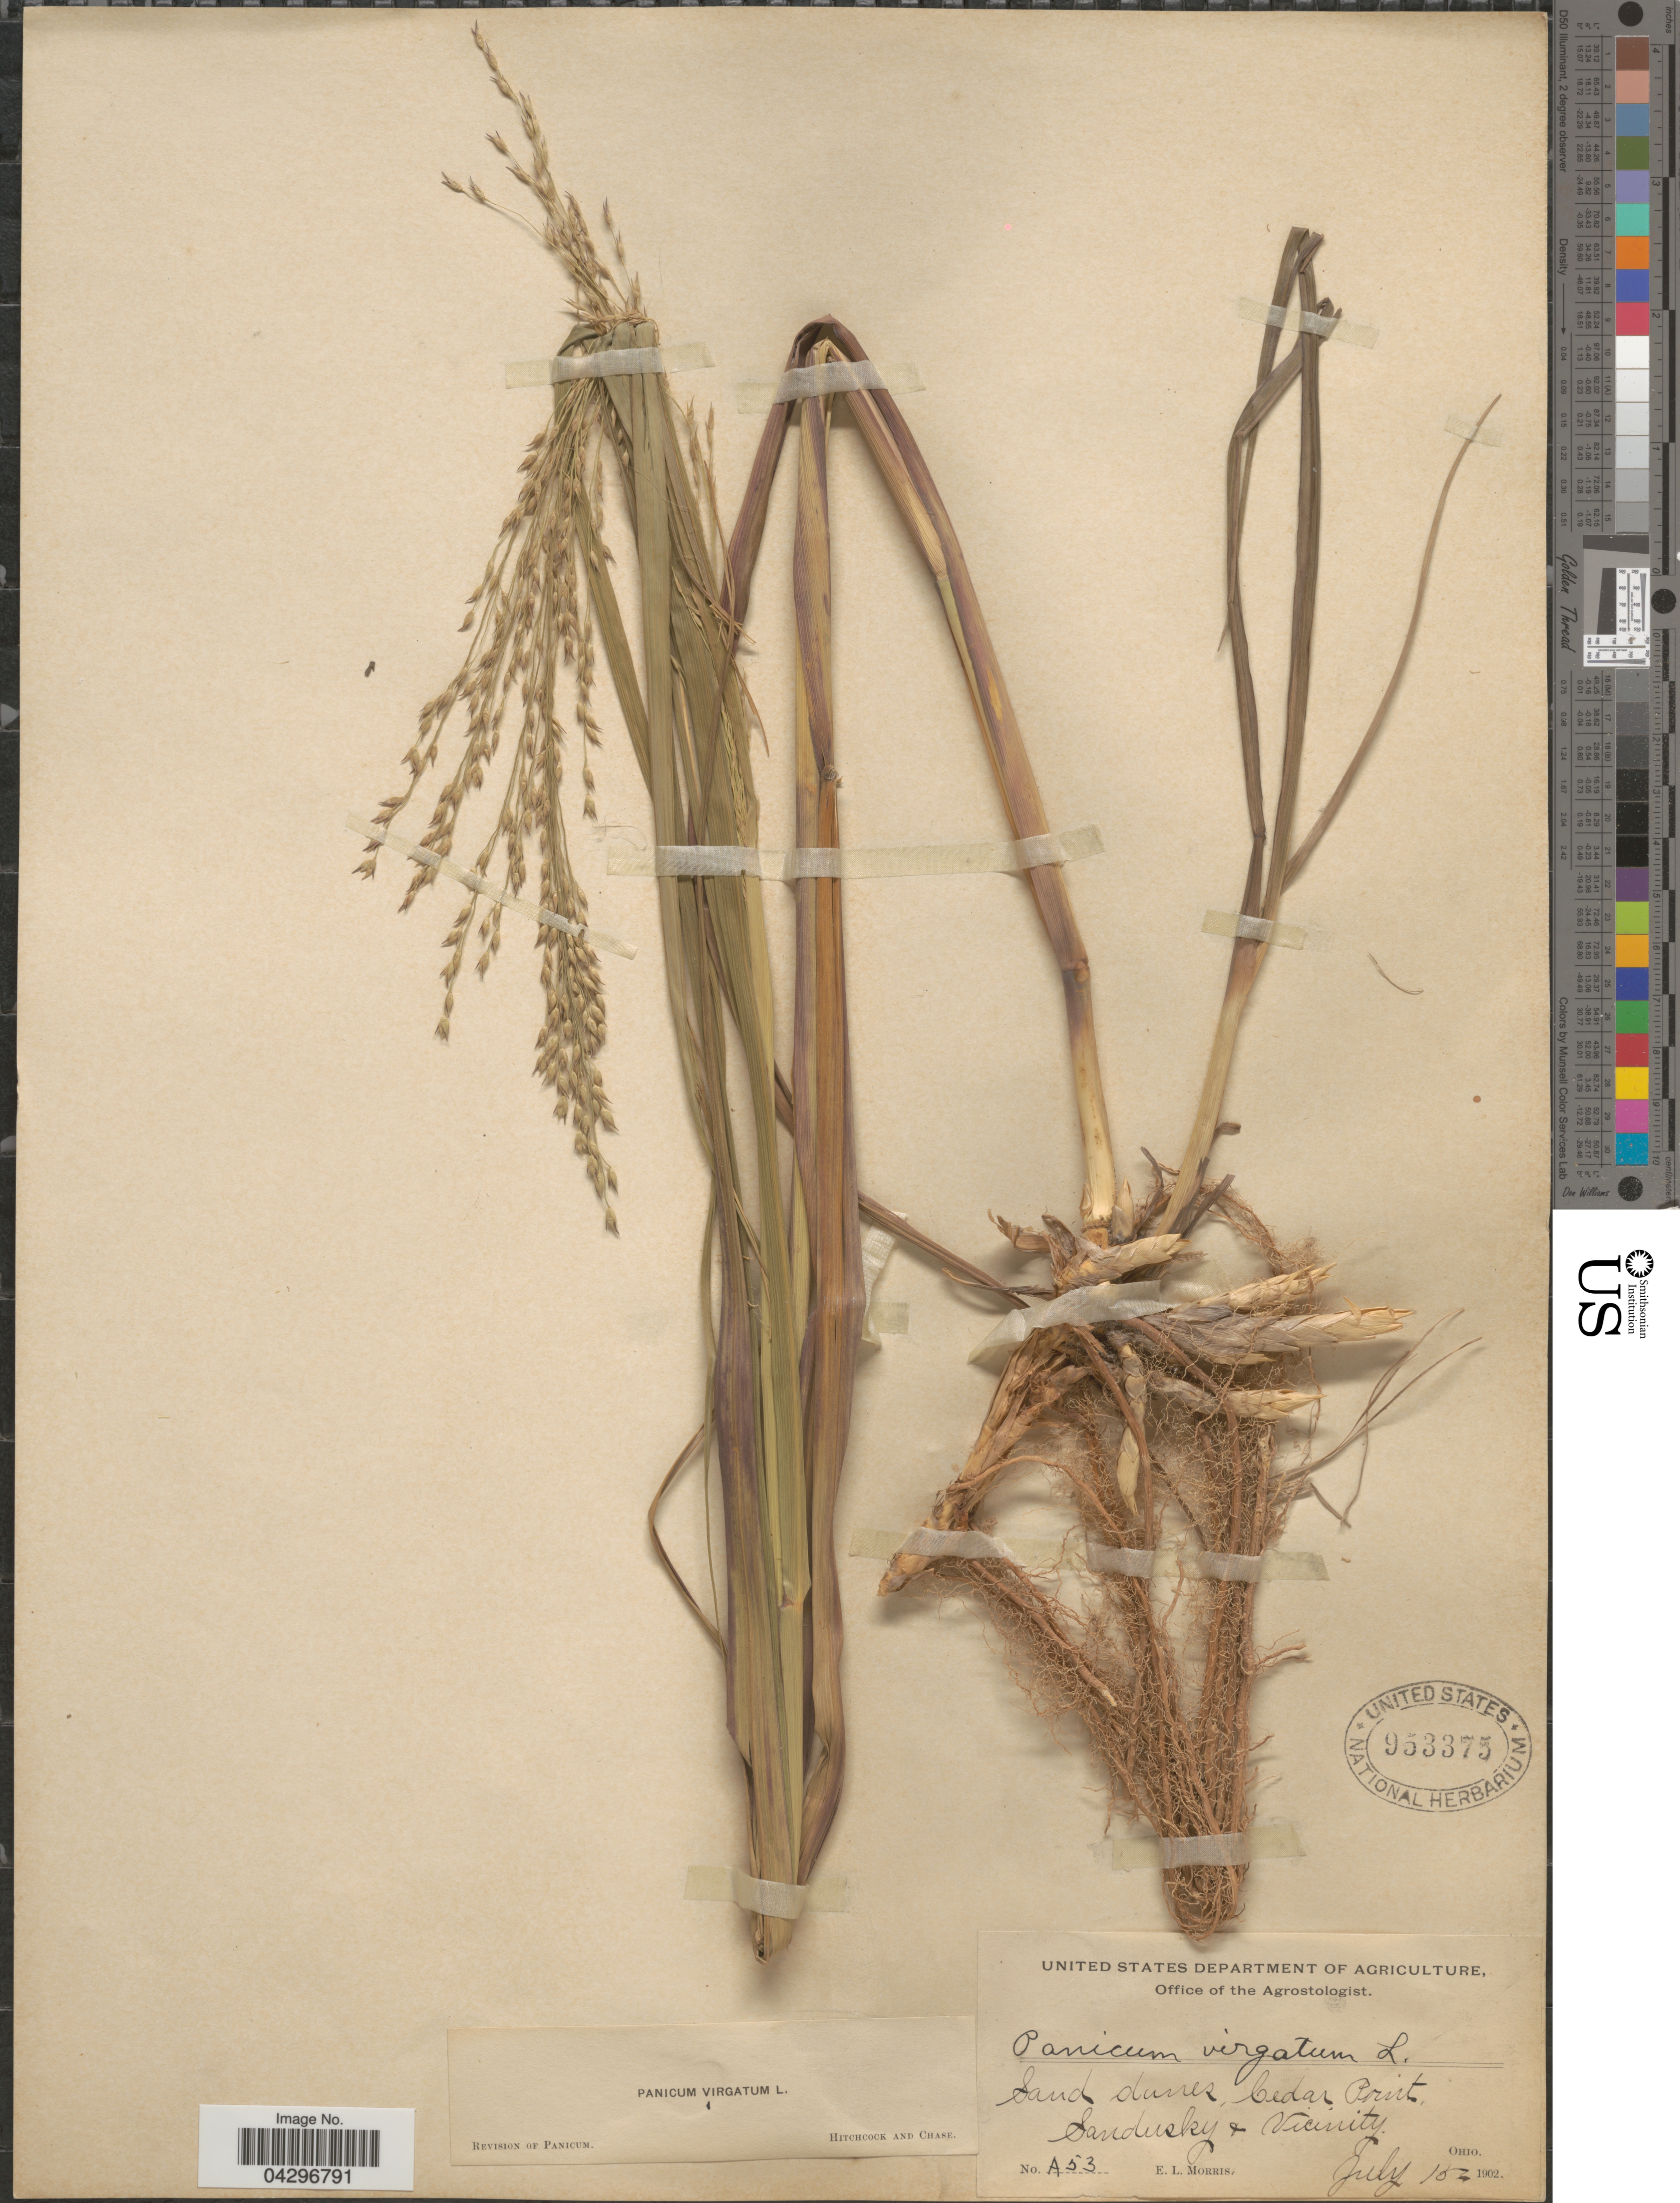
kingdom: Plantae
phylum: Tracheophyta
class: Liliopsida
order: Poales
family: Poaceae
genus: Panicum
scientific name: Panicum virgatum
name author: L.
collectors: E. Morris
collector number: A53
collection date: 1902-07-15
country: United States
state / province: Ohio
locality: Sand dunes, Cedar Point, Sandusky & vicinity.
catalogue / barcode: US 953375